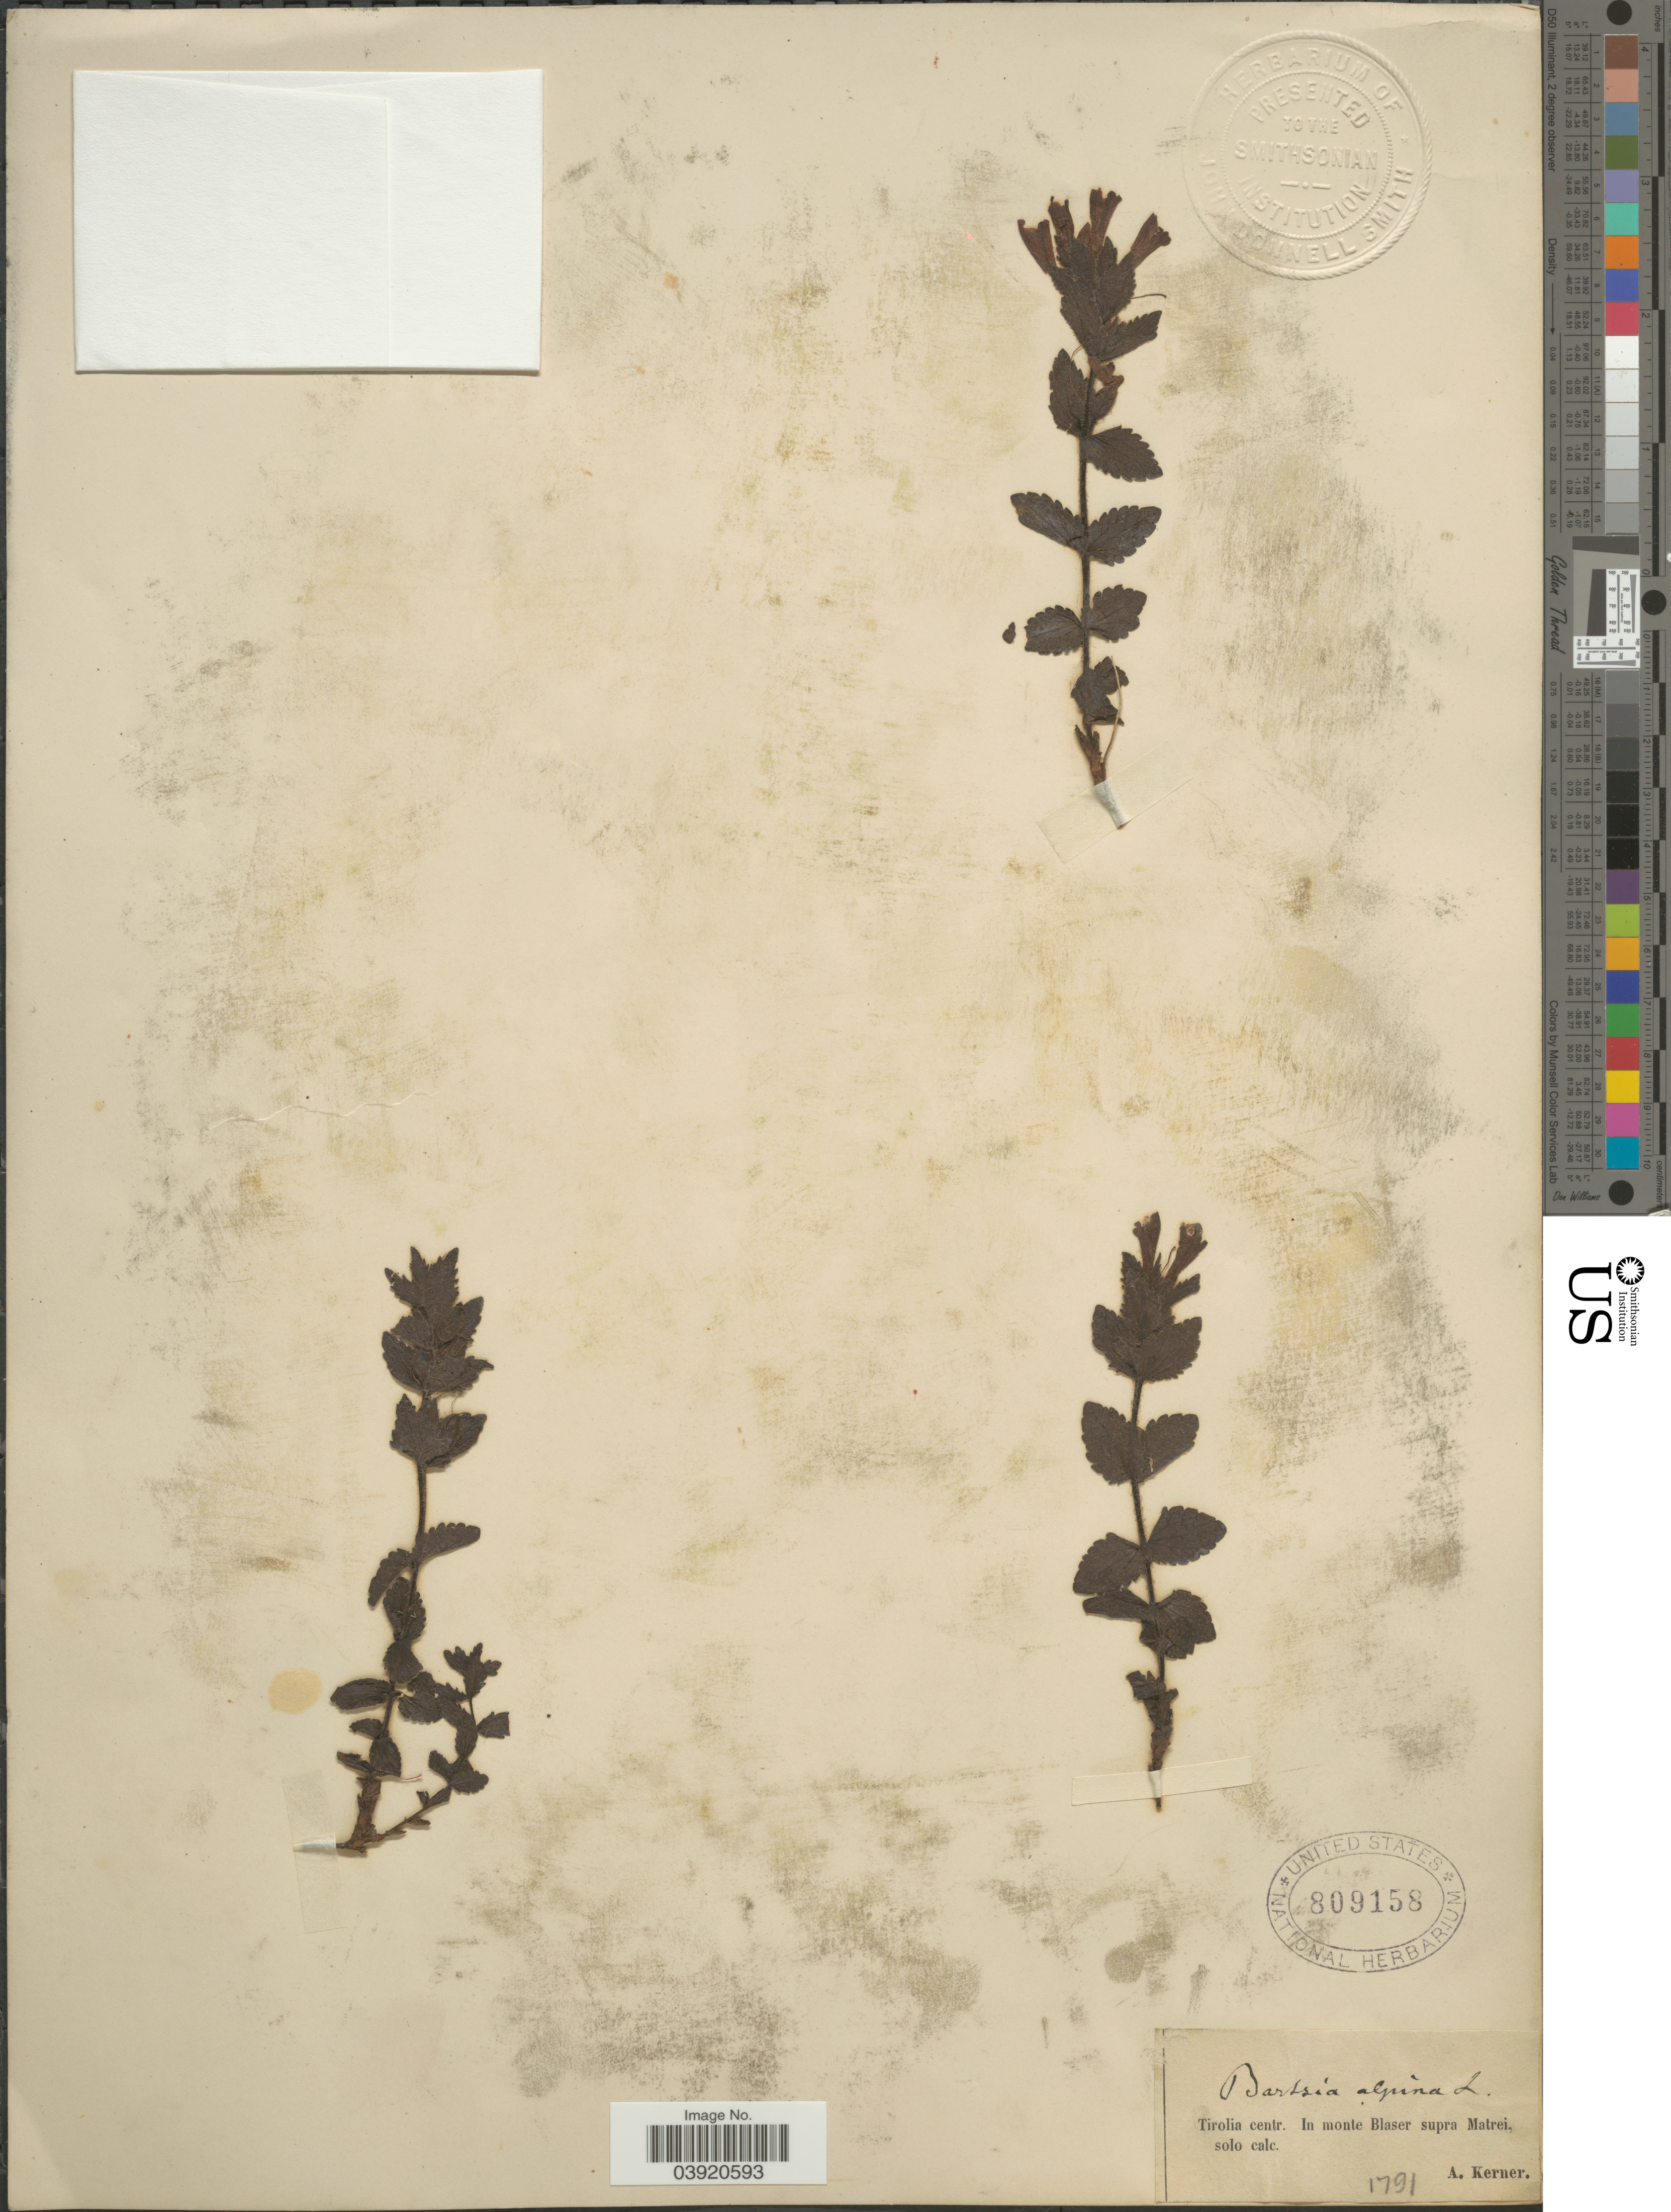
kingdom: Plantae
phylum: Tracheophyta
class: Magnoliopsida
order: Lamiales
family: Orobanchaceae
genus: Bartsia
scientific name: Bartsia alpina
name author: L.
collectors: A. Kerner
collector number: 1791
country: Austria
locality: Tirolia centr. In monte Blaser supra Matrei, solo calc.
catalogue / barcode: US 809158